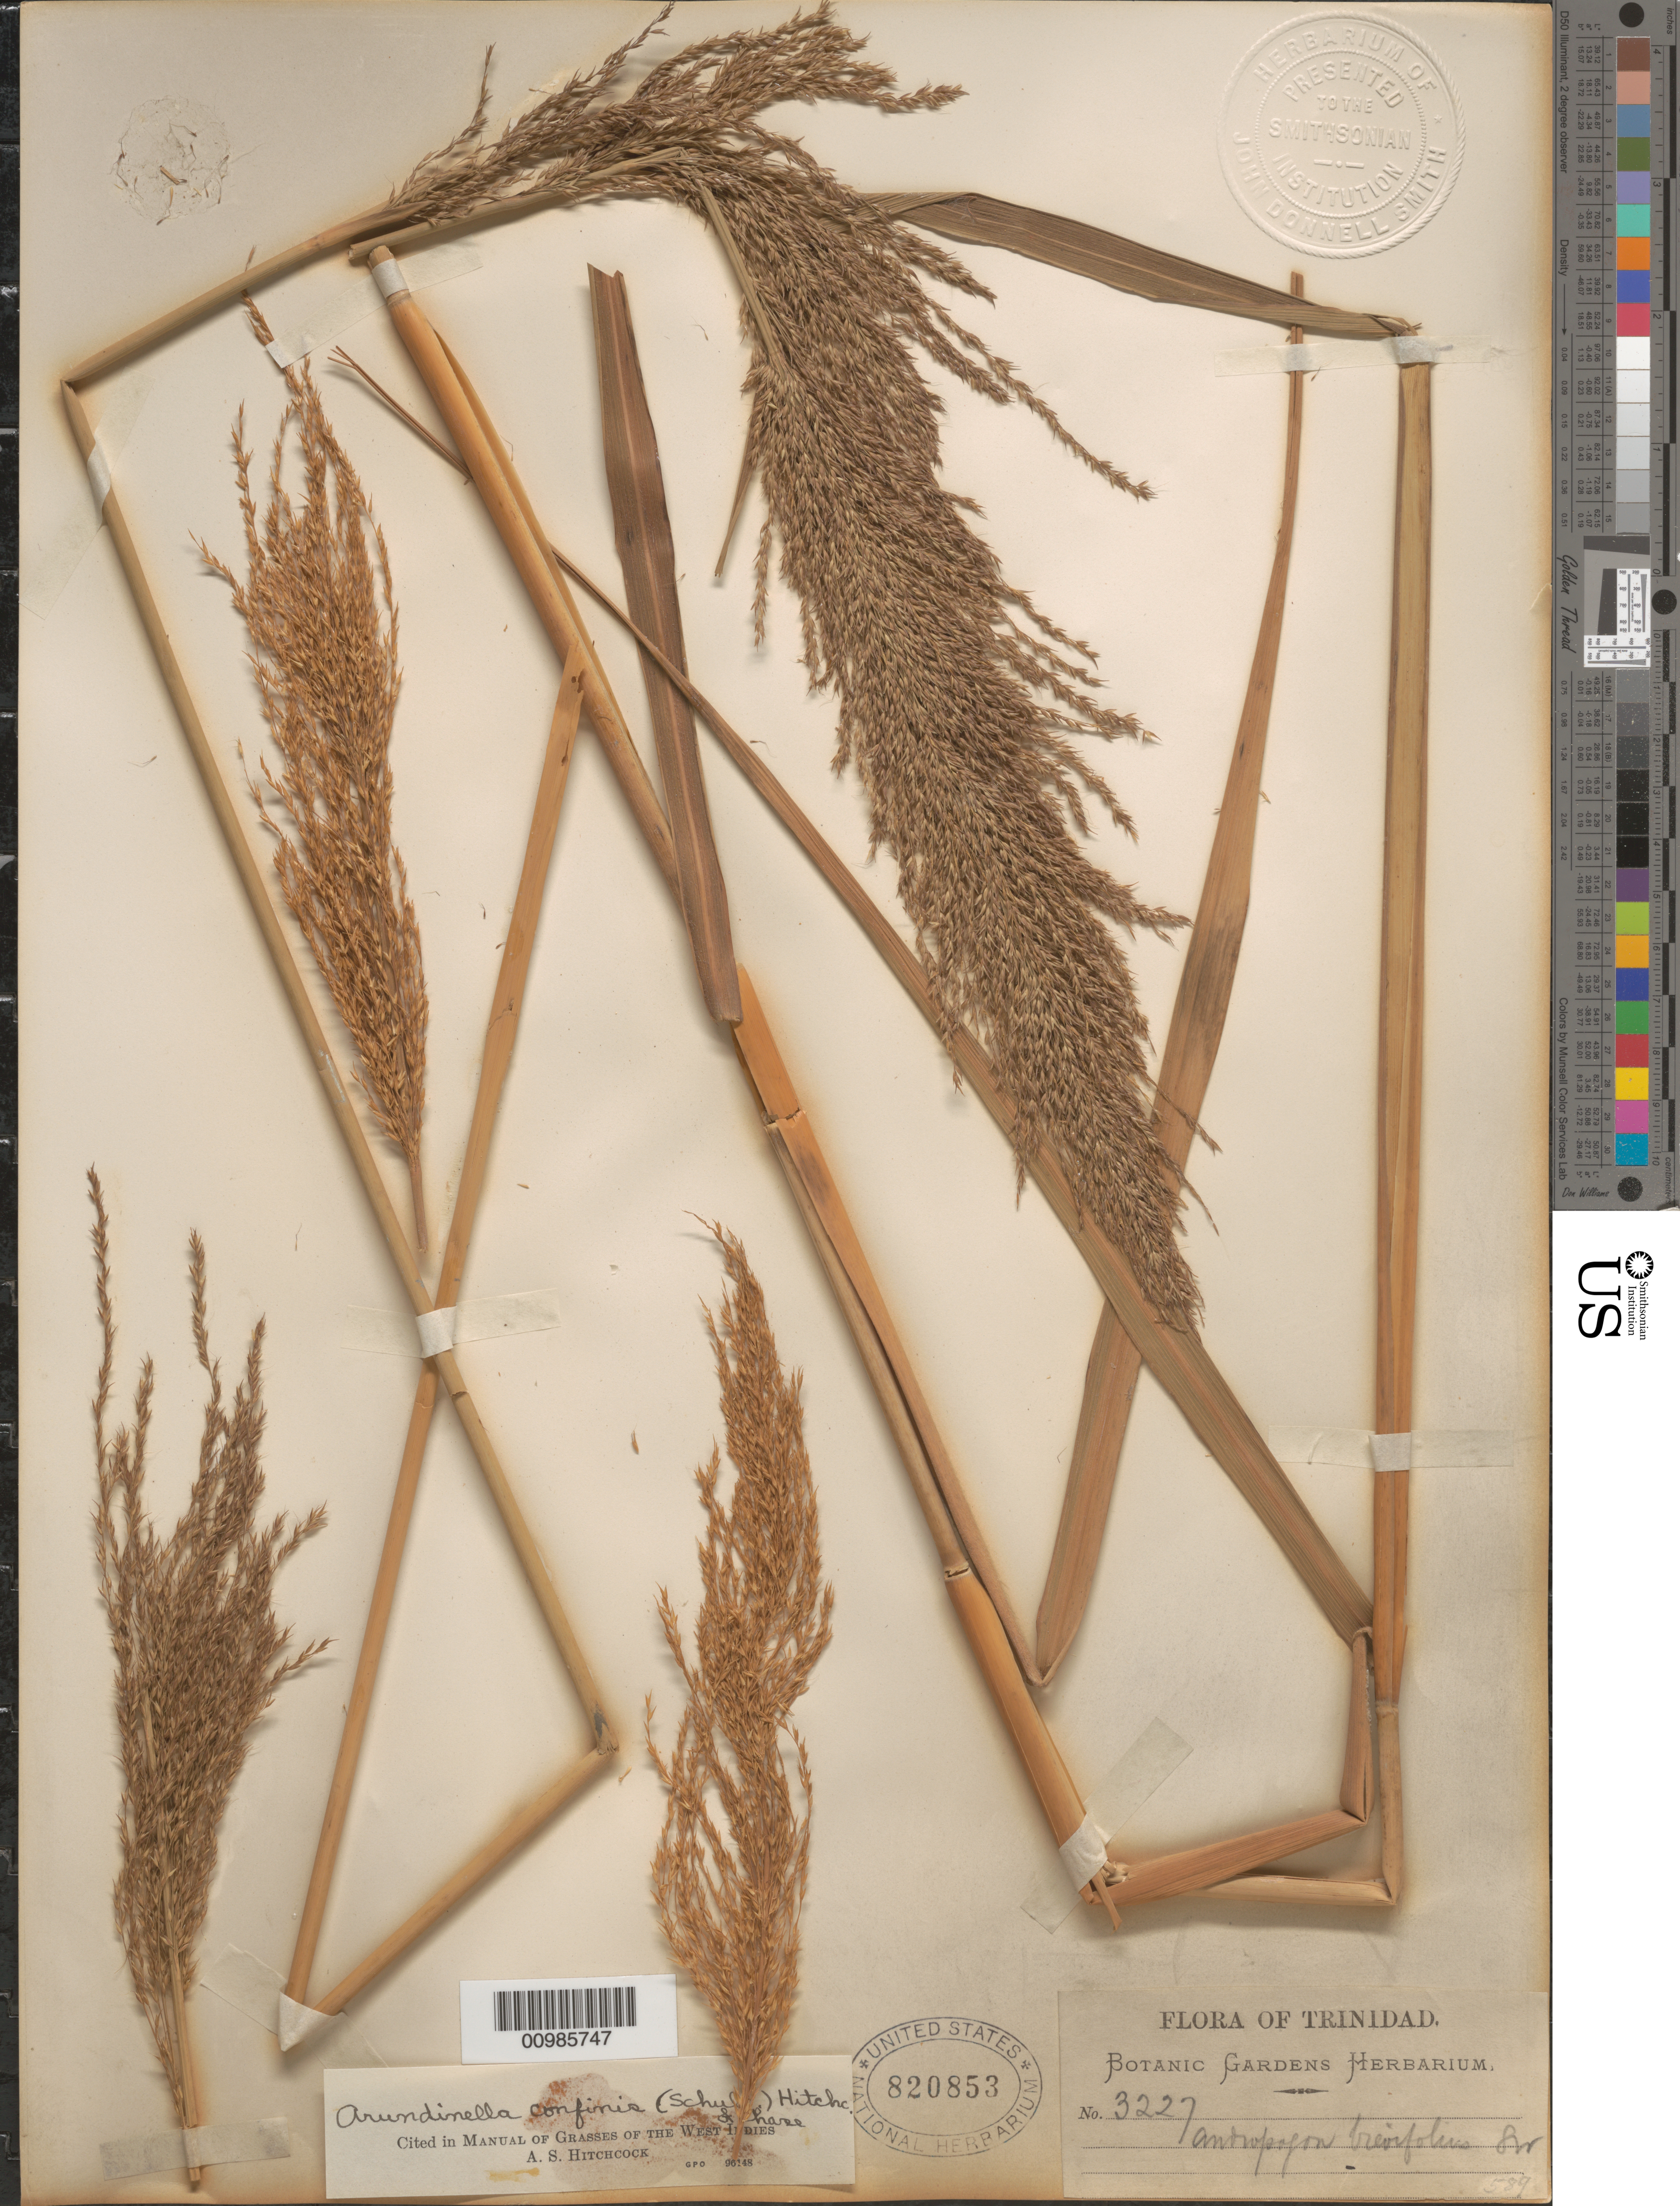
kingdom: Plantae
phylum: Tracheophyta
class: Liliopsida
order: Poales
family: Poaceae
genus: Arundinella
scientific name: Arundinella hispida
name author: (Humb. & Bonpl. ex Willd.) Kuntze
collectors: ex herb. Bot. Gard. Trinidad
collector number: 3227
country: Trinidad and Tobago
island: Tobago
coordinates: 0 N, 0 E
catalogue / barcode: US 820853